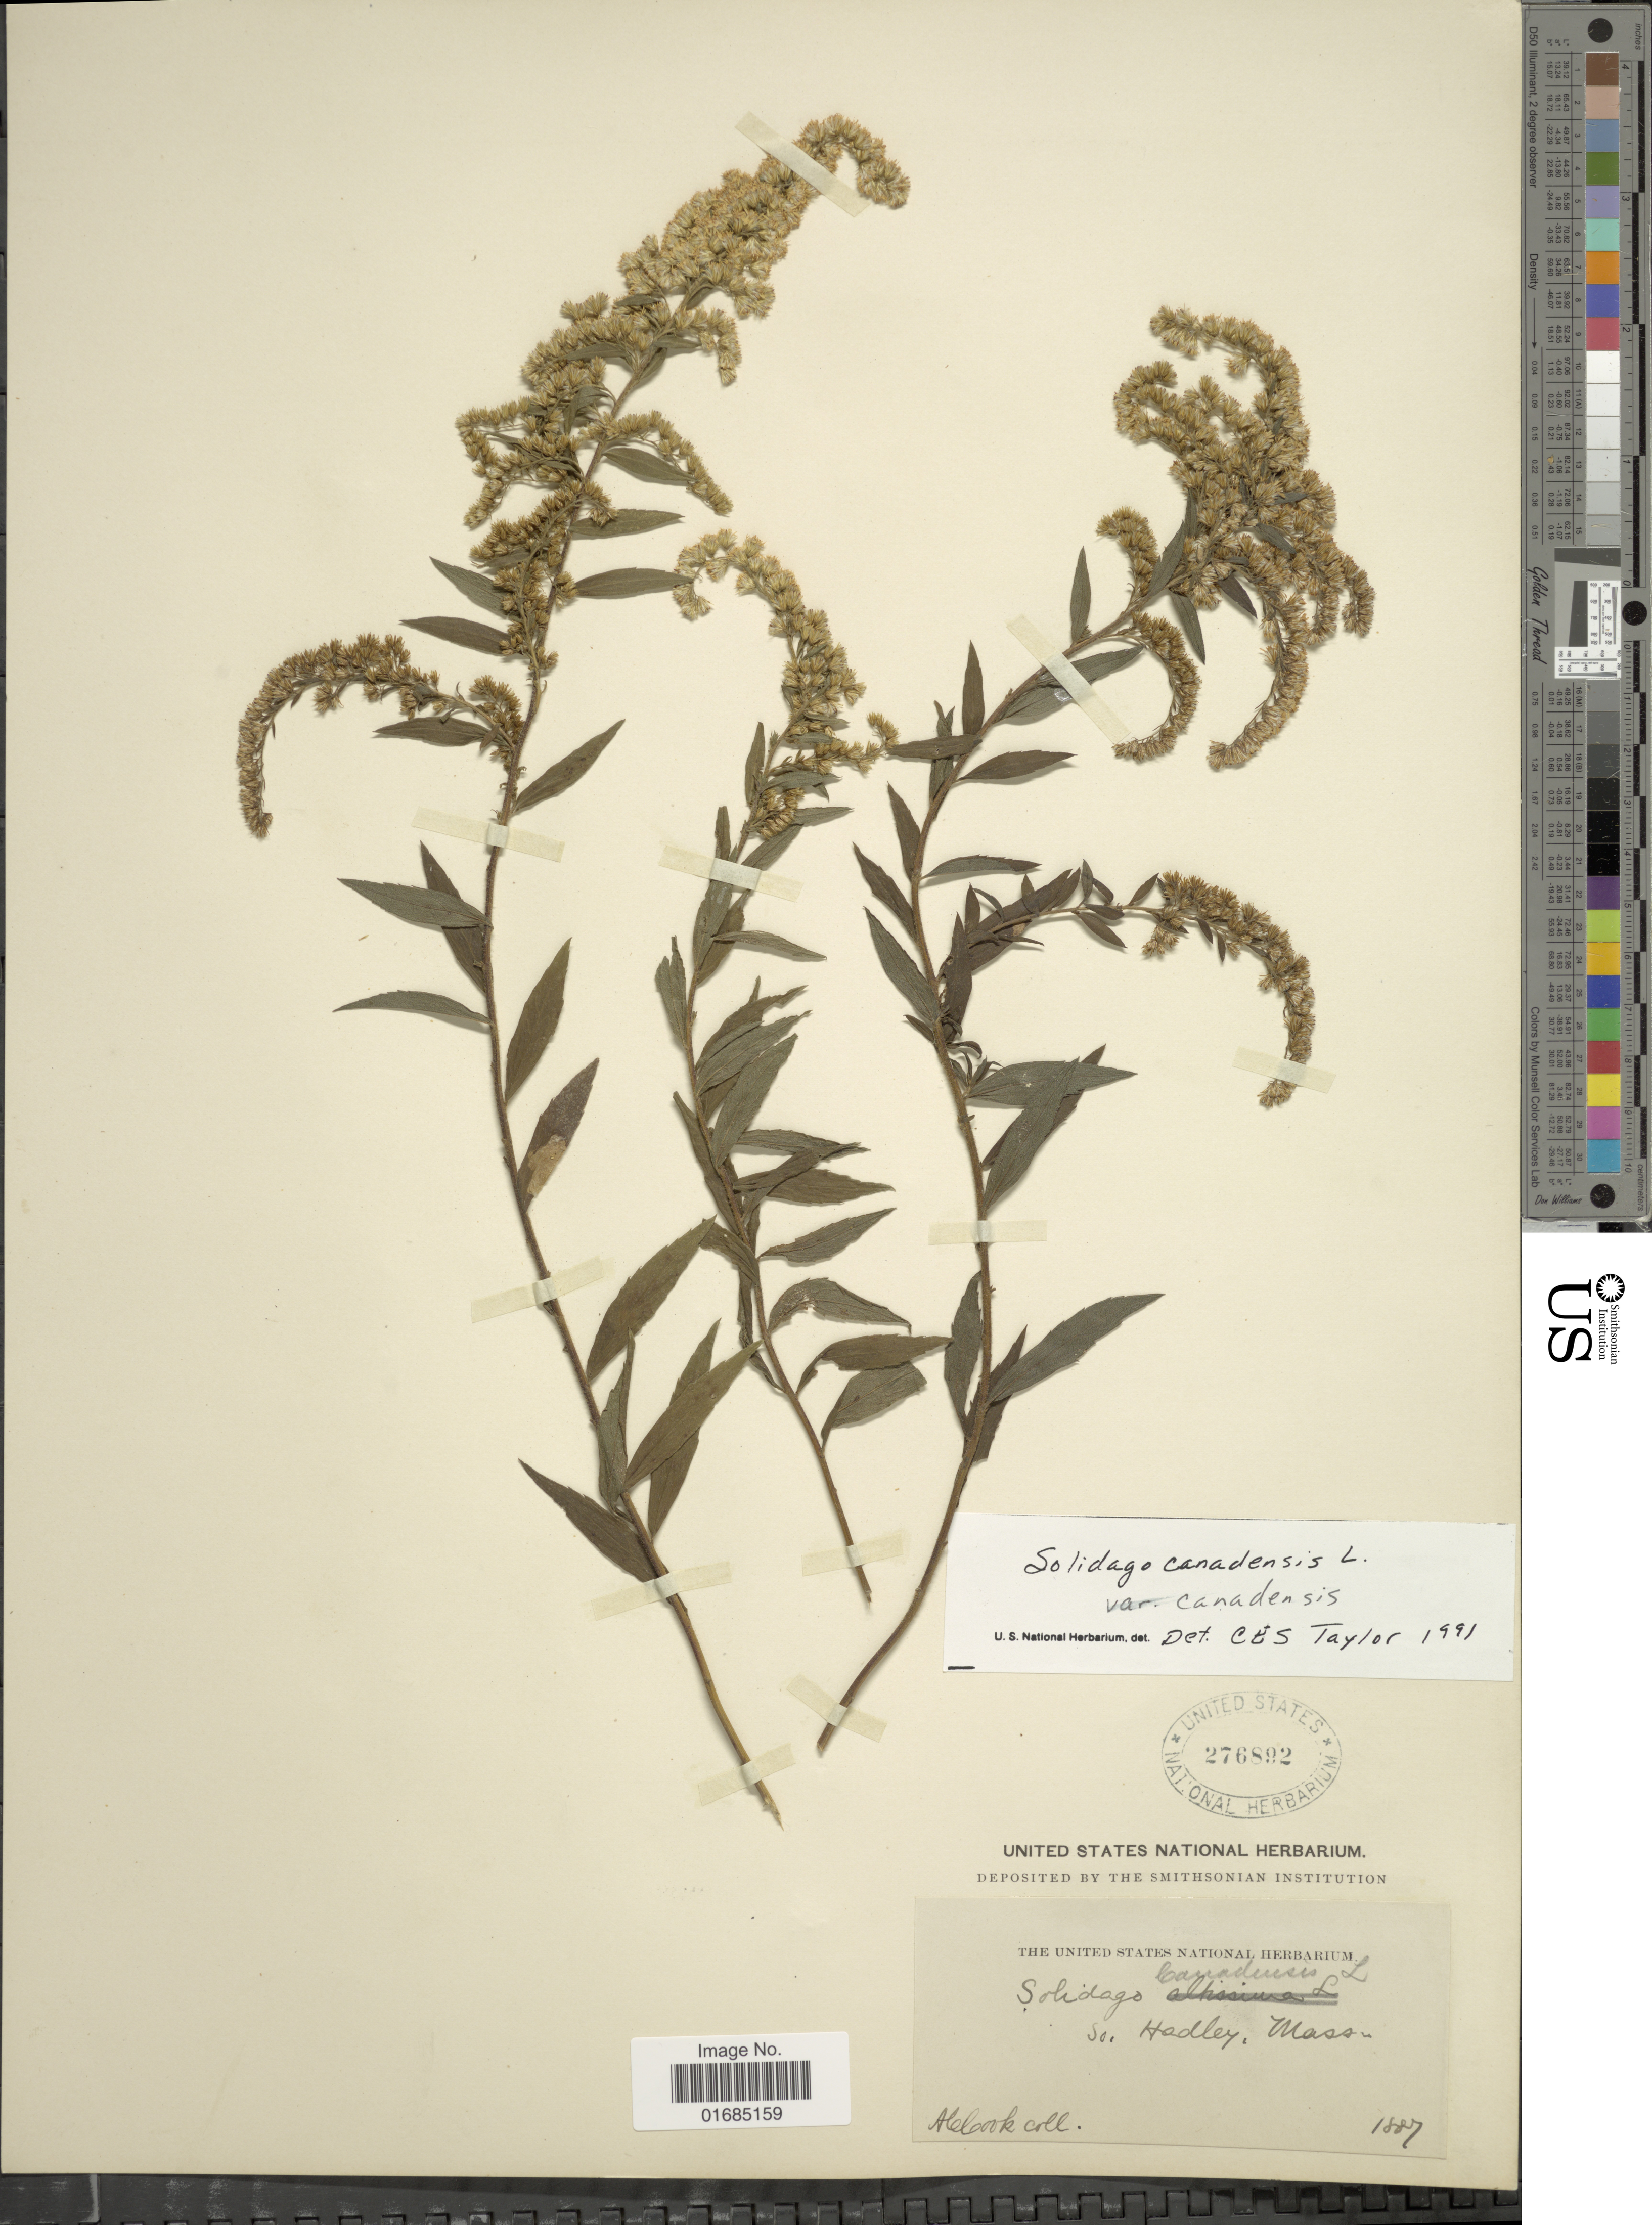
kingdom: Plantae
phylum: Tracheophyta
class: Magnoliopsida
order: Asterales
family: Asteraceae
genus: Solidago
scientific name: Solidago canadensis var. canadensis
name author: L.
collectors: Alice C. Cook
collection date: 1887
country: United States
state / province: Massachusetts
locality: So. Hadley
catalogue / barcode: US 276892